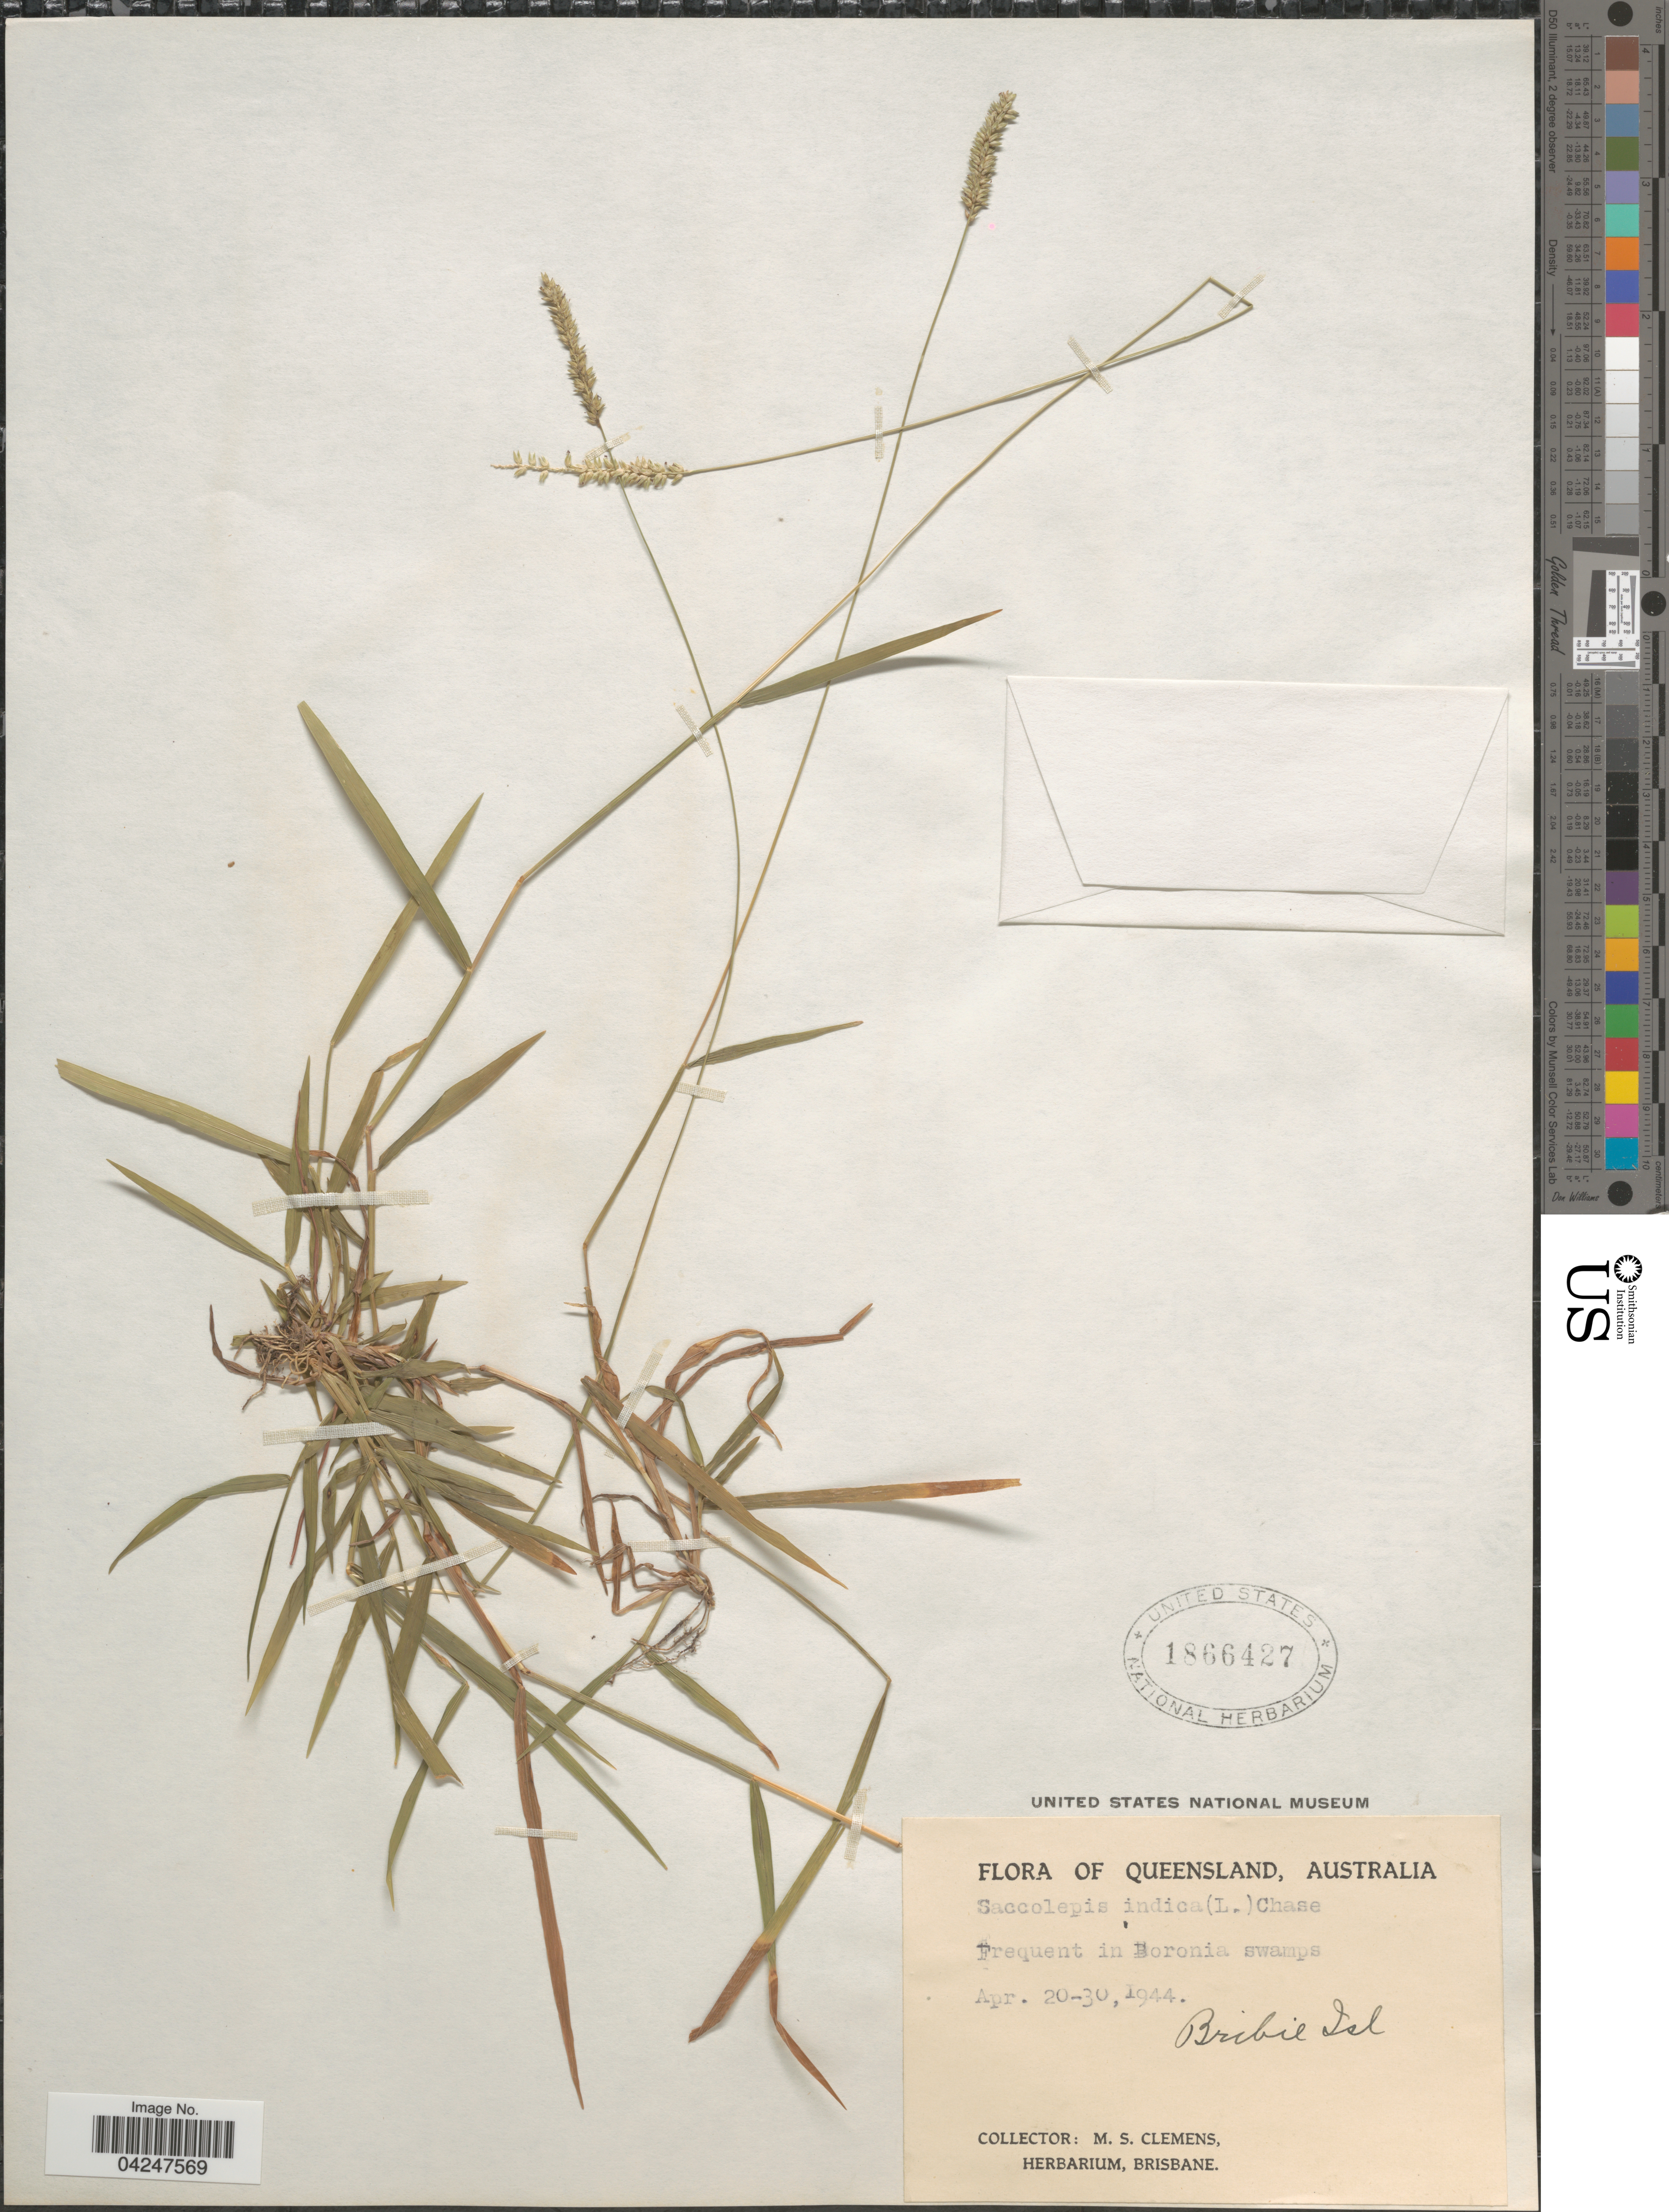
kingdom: Plantae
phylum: Tracheophyta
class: Liliopsida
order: Poales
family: Poaceae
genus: Sacciolepis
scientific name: Sacciolepis indica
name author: (L.) Chase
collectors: M. S. Clemens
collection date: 1944-04-20/1944-04-30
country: Australia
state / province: Queensland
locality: Frequent in Boronia swamps. Bribie Isl.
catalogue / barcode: US 1866427